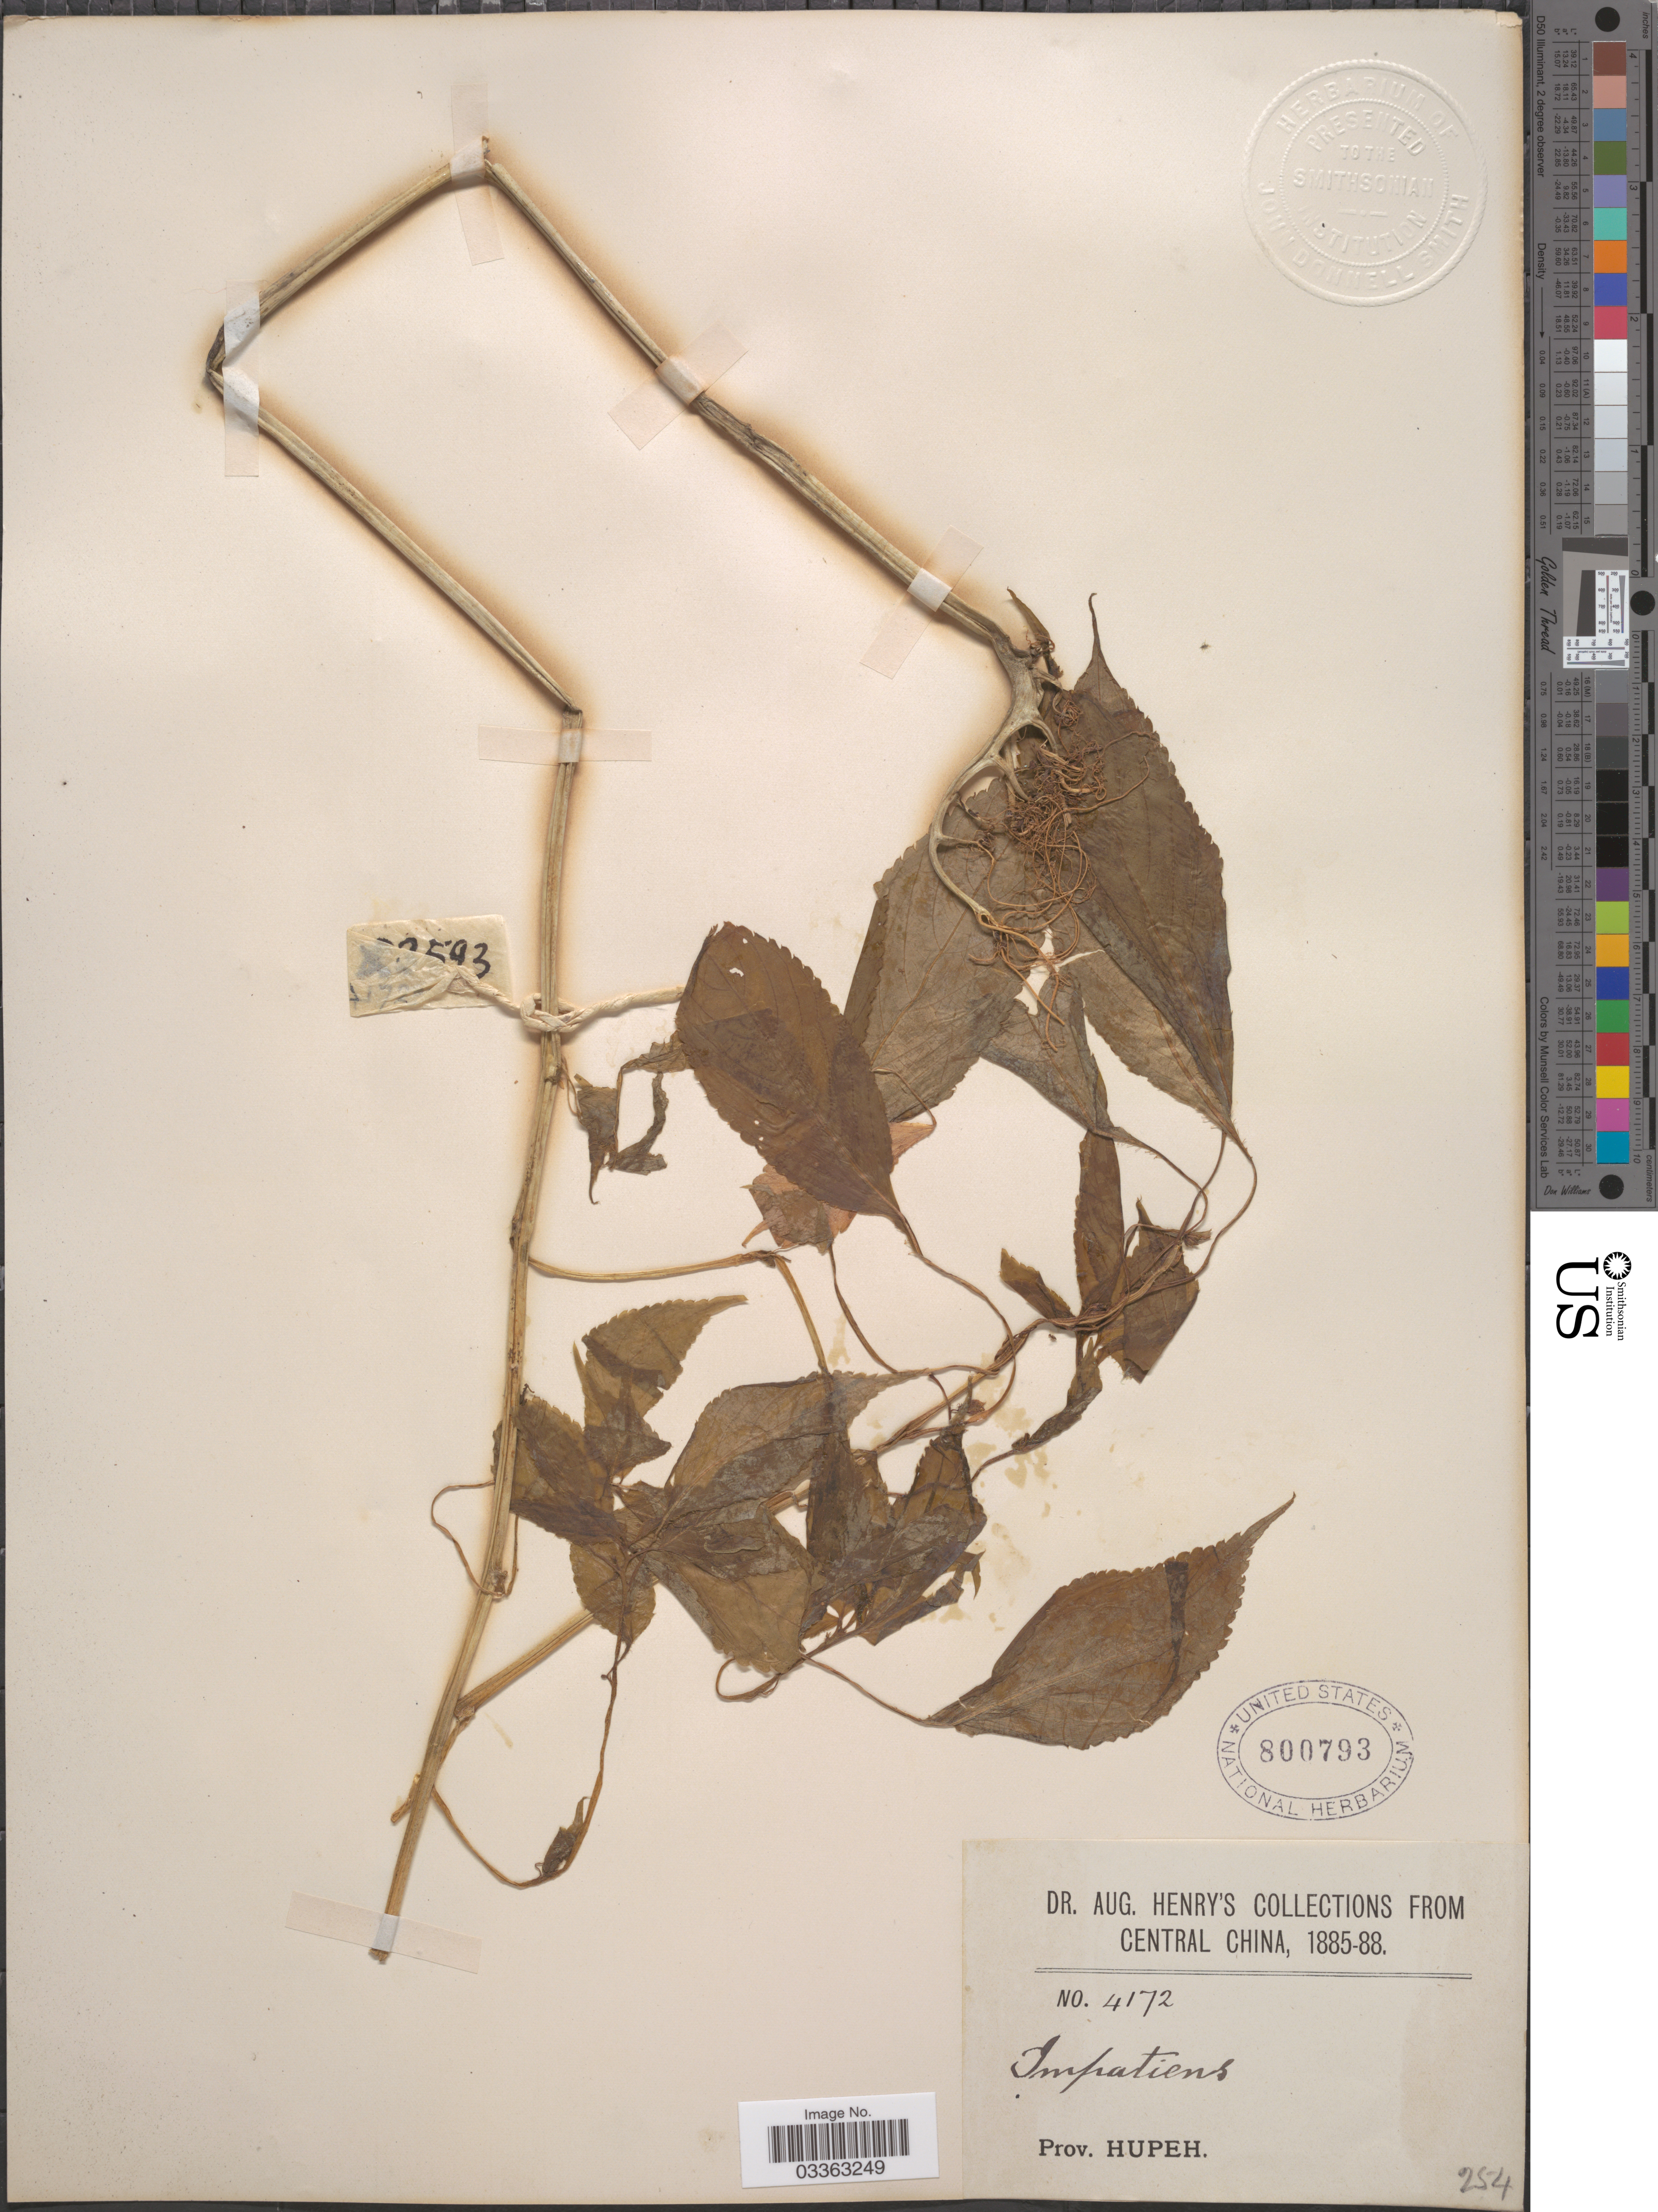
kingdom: Plantae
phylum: Tracheophyta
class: Magnoliopsida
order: Ericales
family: Balsaminaceae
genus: Impatiens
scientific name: Impatiens sp.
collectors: A. Henry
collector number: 4172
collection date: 1885/1888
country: China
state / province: Hubei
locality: Central China. Prov. Hupeh.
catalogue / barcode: US 800793